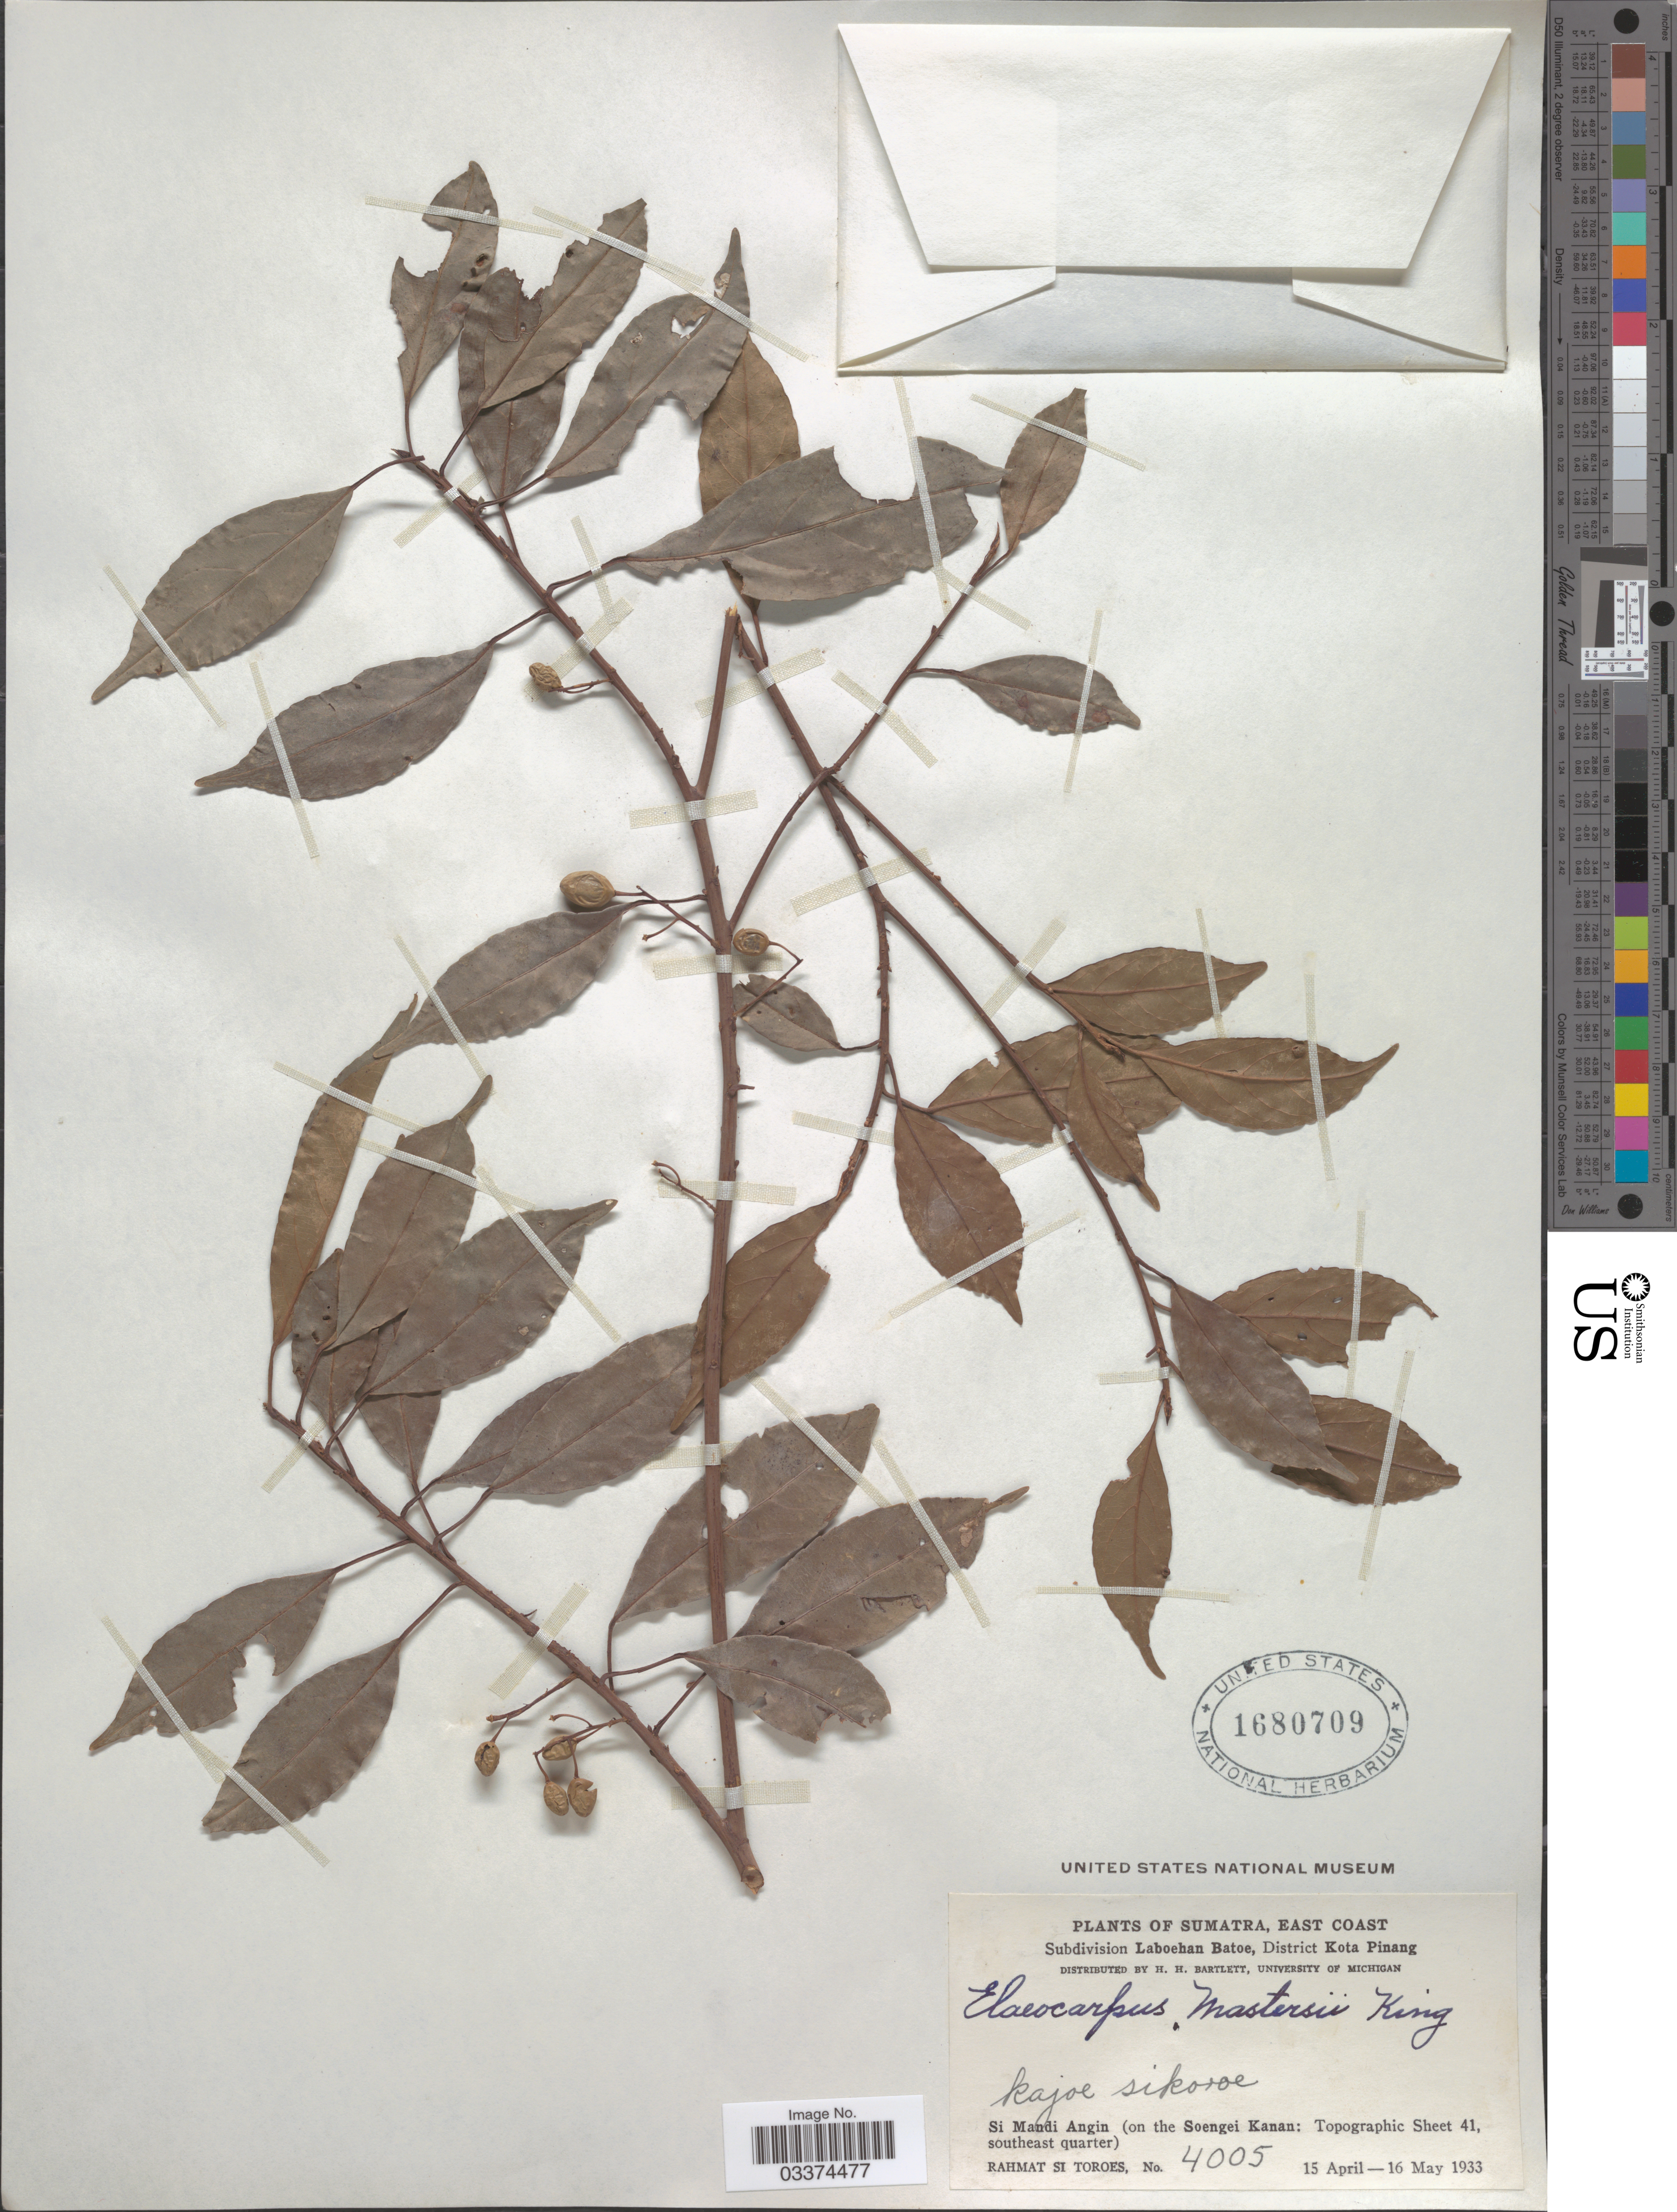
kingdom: Plantae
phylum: Tracheophyta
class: Magnoliopsida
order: Oxalidales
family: Elaeocarpaceae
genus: Elaeocarpus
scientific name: Elaeocarpus mastersii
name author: King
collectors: Rahmat Si Boeea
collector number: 4005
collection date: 1933-04-15/1933-05-16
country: Indonesia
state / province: Sumatra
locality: East Coast, Subdivision Laboehan Batoe, District Kota Pinang, Si Mandi Angin (on the Soengei Kanan: Topographic Sheet 41, southeast quarter).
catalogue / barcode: US 1680709